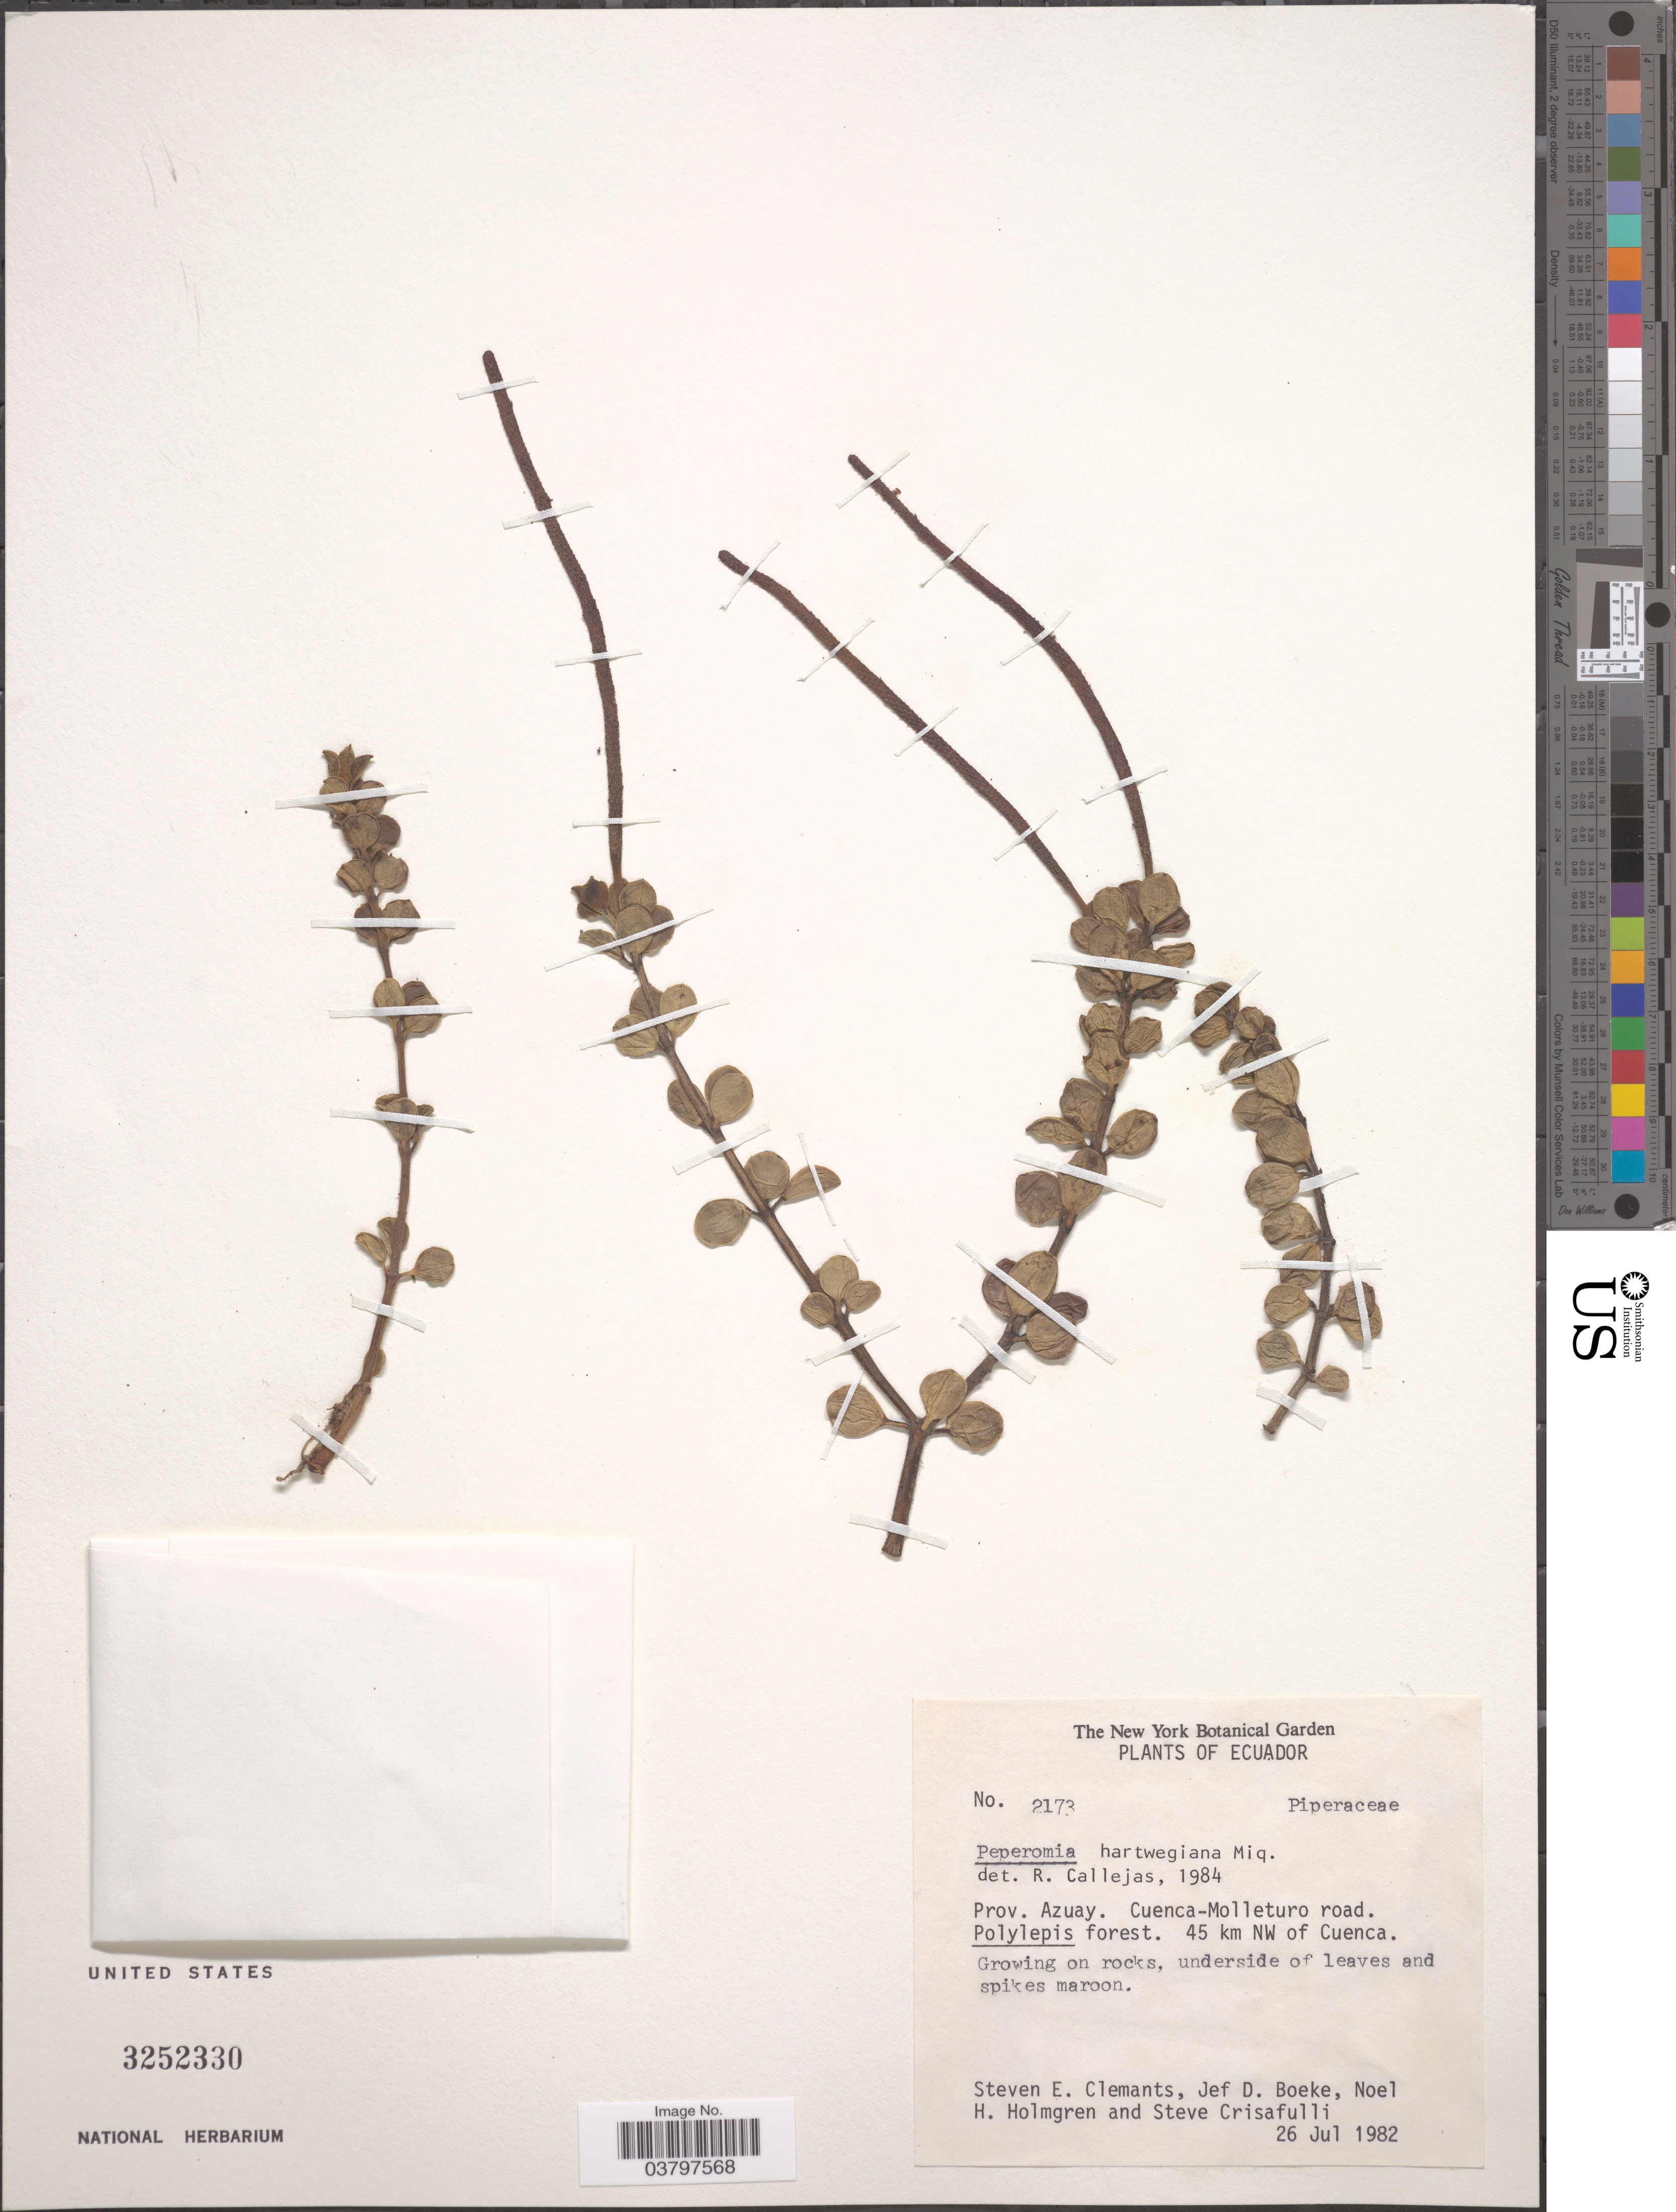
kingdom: Plantae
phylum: Tracheophyta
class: Magnoliopsida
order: Piperales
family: Piperaceae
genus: Peperomia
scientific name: Peperomia hartwegiana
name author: Miq.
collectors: S. Clemants, J. Boeke, N. H. Holmgren & S. Crisafulli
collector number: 2173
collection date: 1982-07-26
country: Ecuador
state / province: Azuay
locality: Cuenca-Molleturo road. 45 km NW of Cuenca.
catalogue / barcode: US 252330